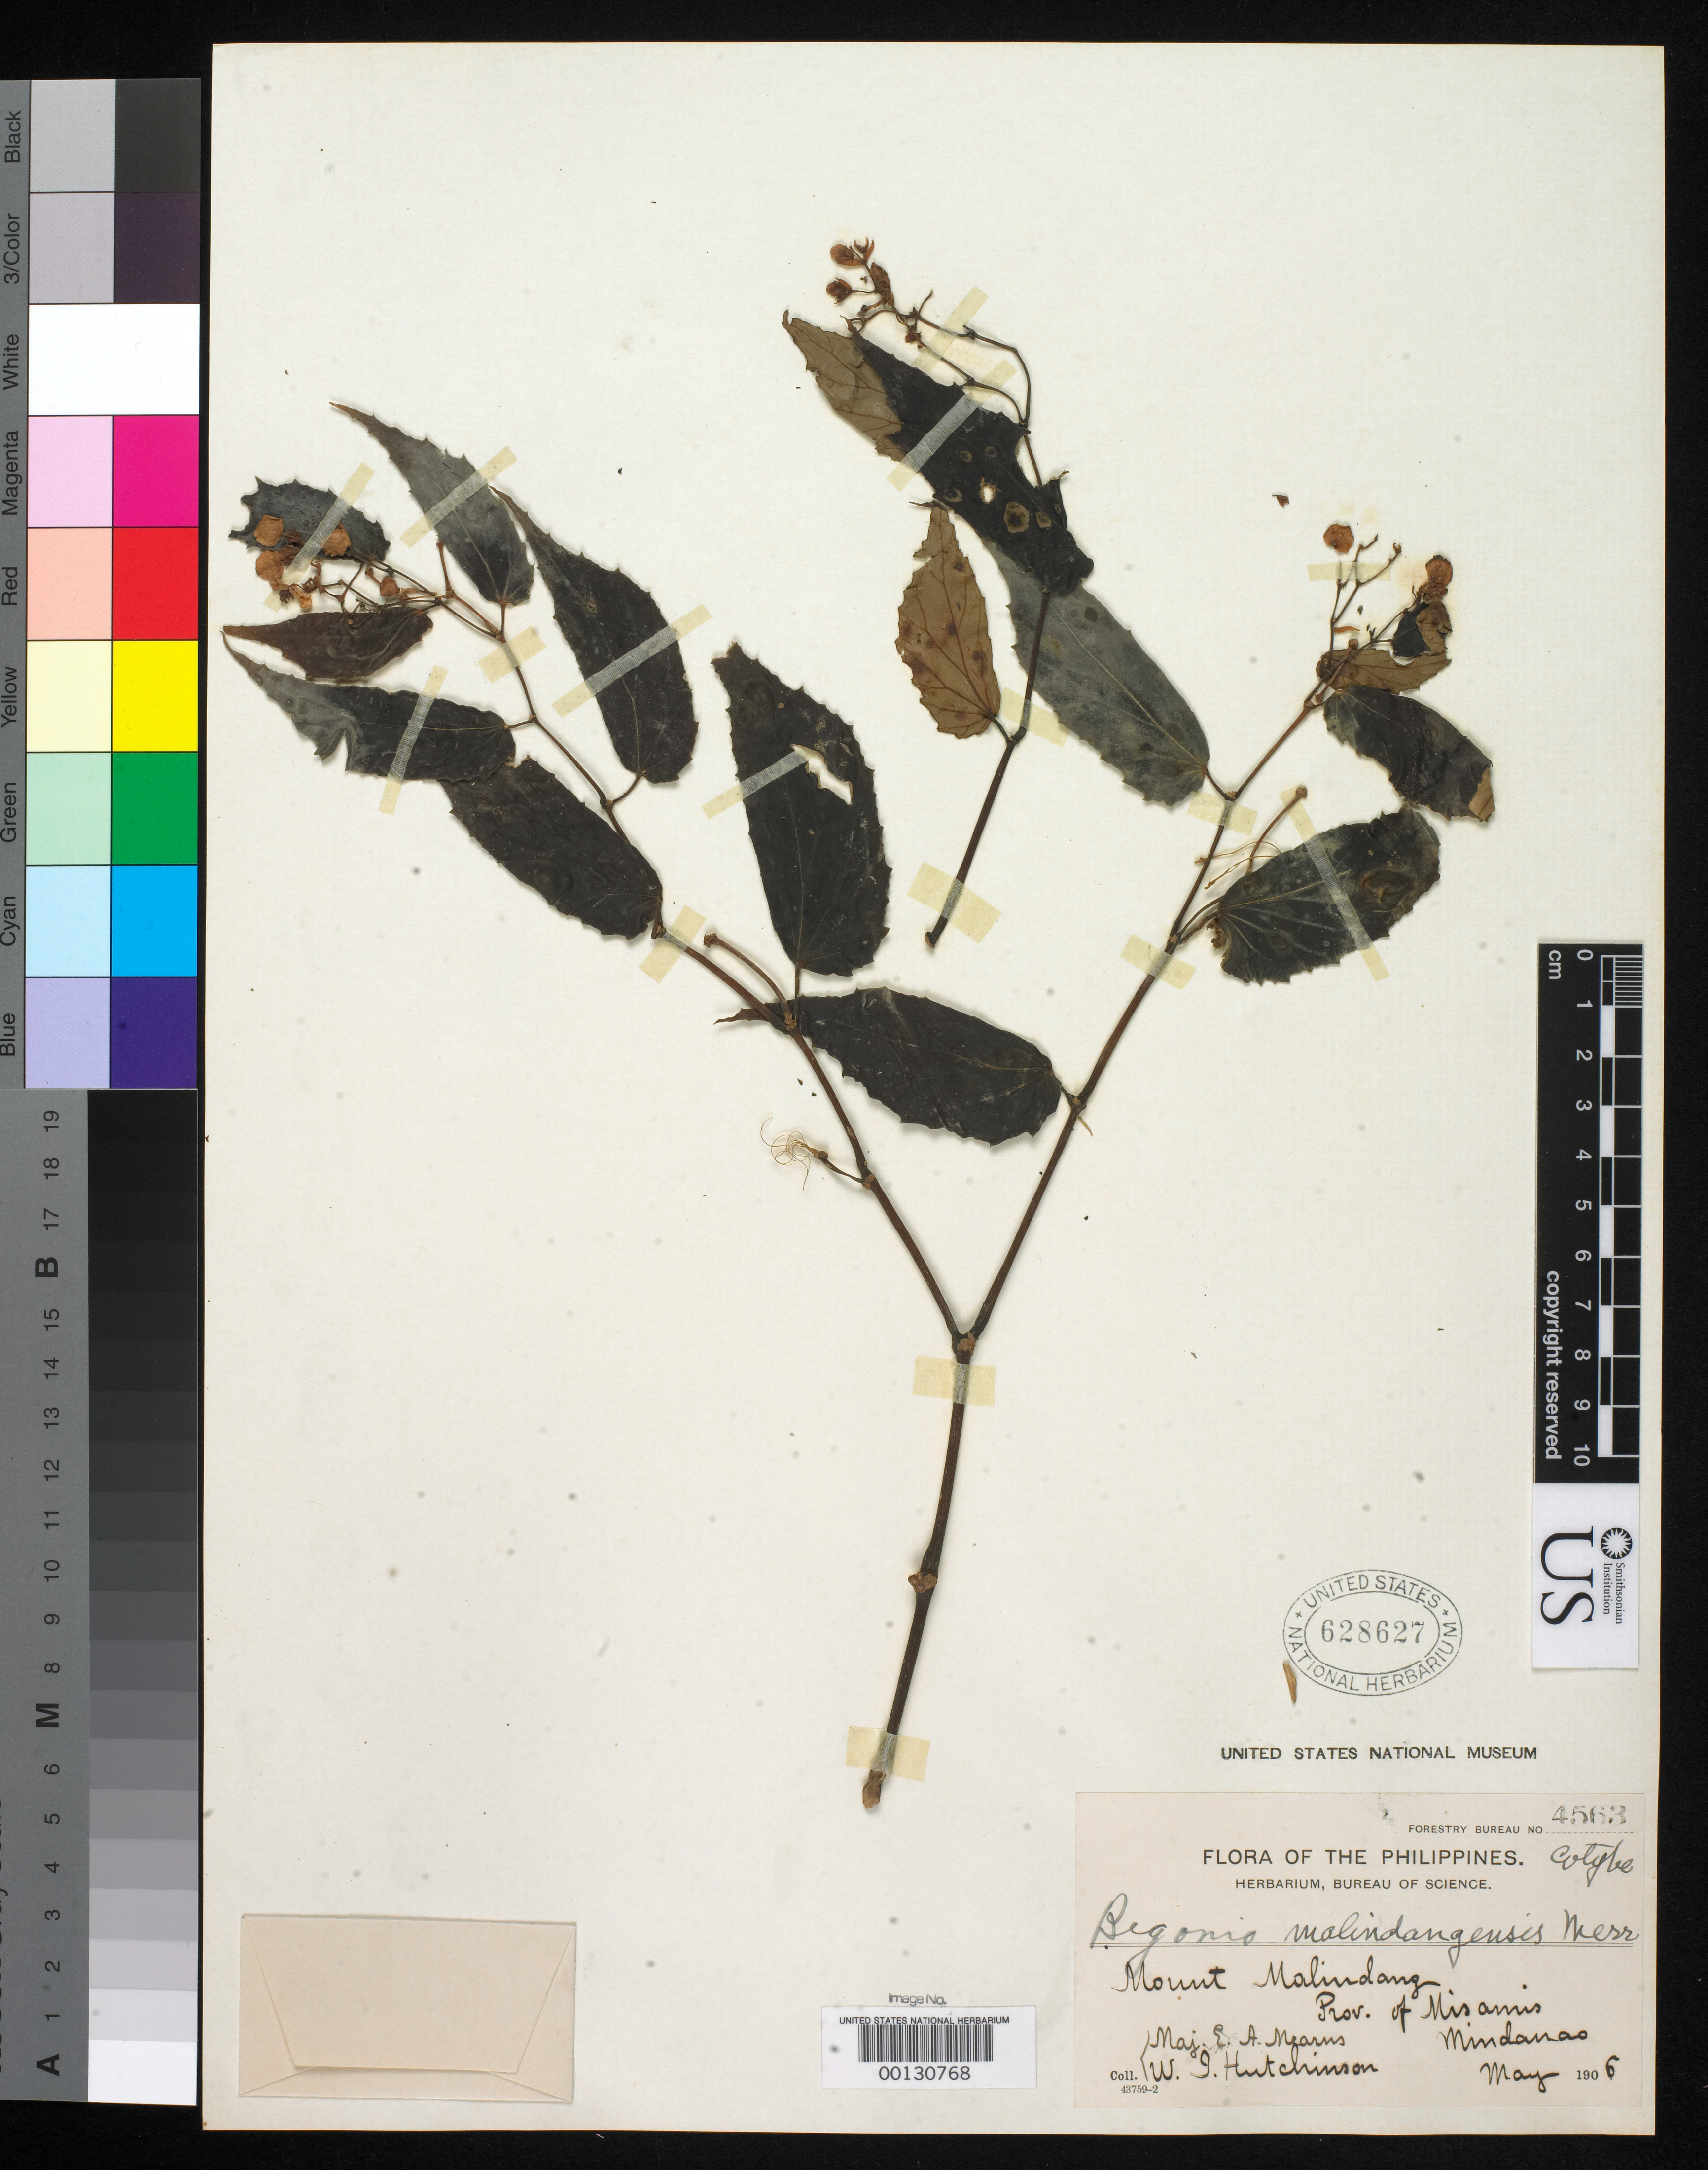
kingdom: Plantae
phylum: Tracheophyta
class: Magnoliopsida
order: Cucurbitales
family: Begoniaceae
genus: Begonia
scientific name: Begonia malindangensis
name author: Merr.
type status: Isotype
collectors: E. A. Mearns & W. I. Hutchinson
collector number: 4563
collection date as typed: May 1906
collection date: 1906-05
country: Philippines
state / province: Northern Mindanao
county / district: Misamis Occidental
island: Mindanao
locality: Mount Malindang.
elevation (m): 1800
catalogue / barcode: US 628627